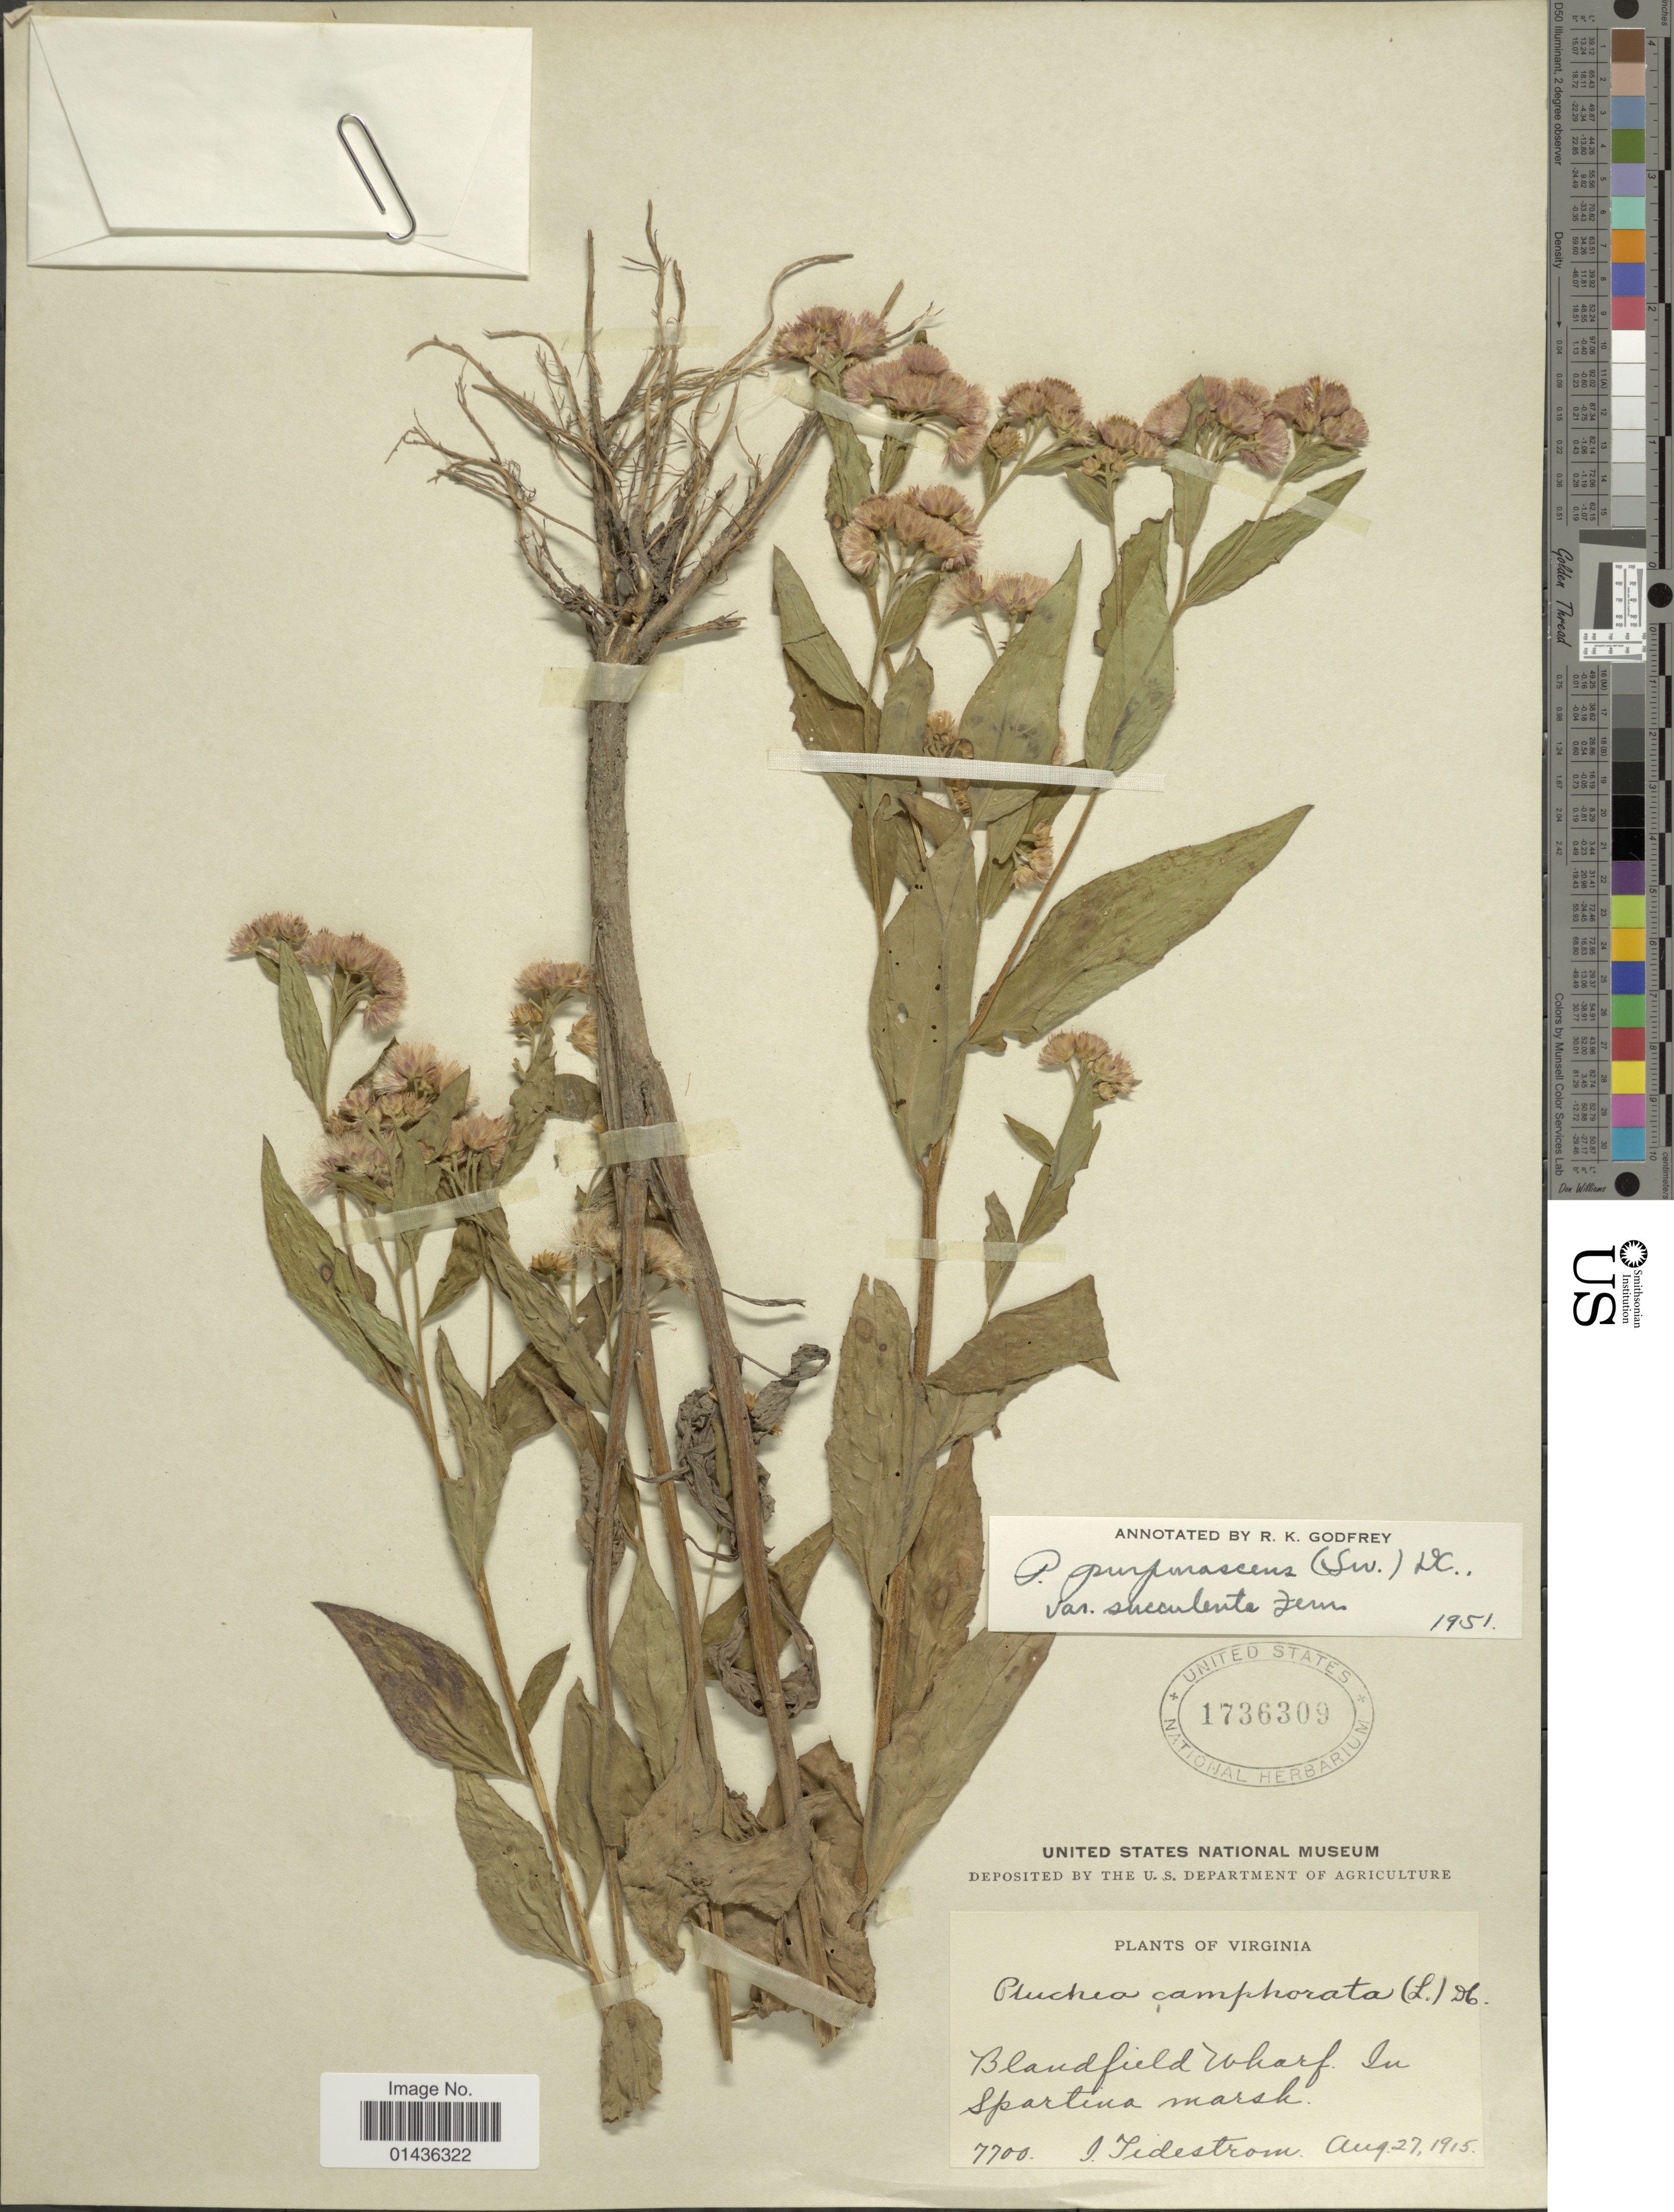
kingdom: Plantae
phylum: Tracheophyta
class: Magnoliopsida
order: Asterales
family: Asteraceae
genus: Pluchea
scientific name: Pluchea odorata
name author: (L.) Cass.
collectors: I. F. Tidestrom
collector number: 7700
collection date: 1915-08-27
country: United States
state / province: Virginia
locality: Blandfield Wharf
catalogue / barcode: US 1736309